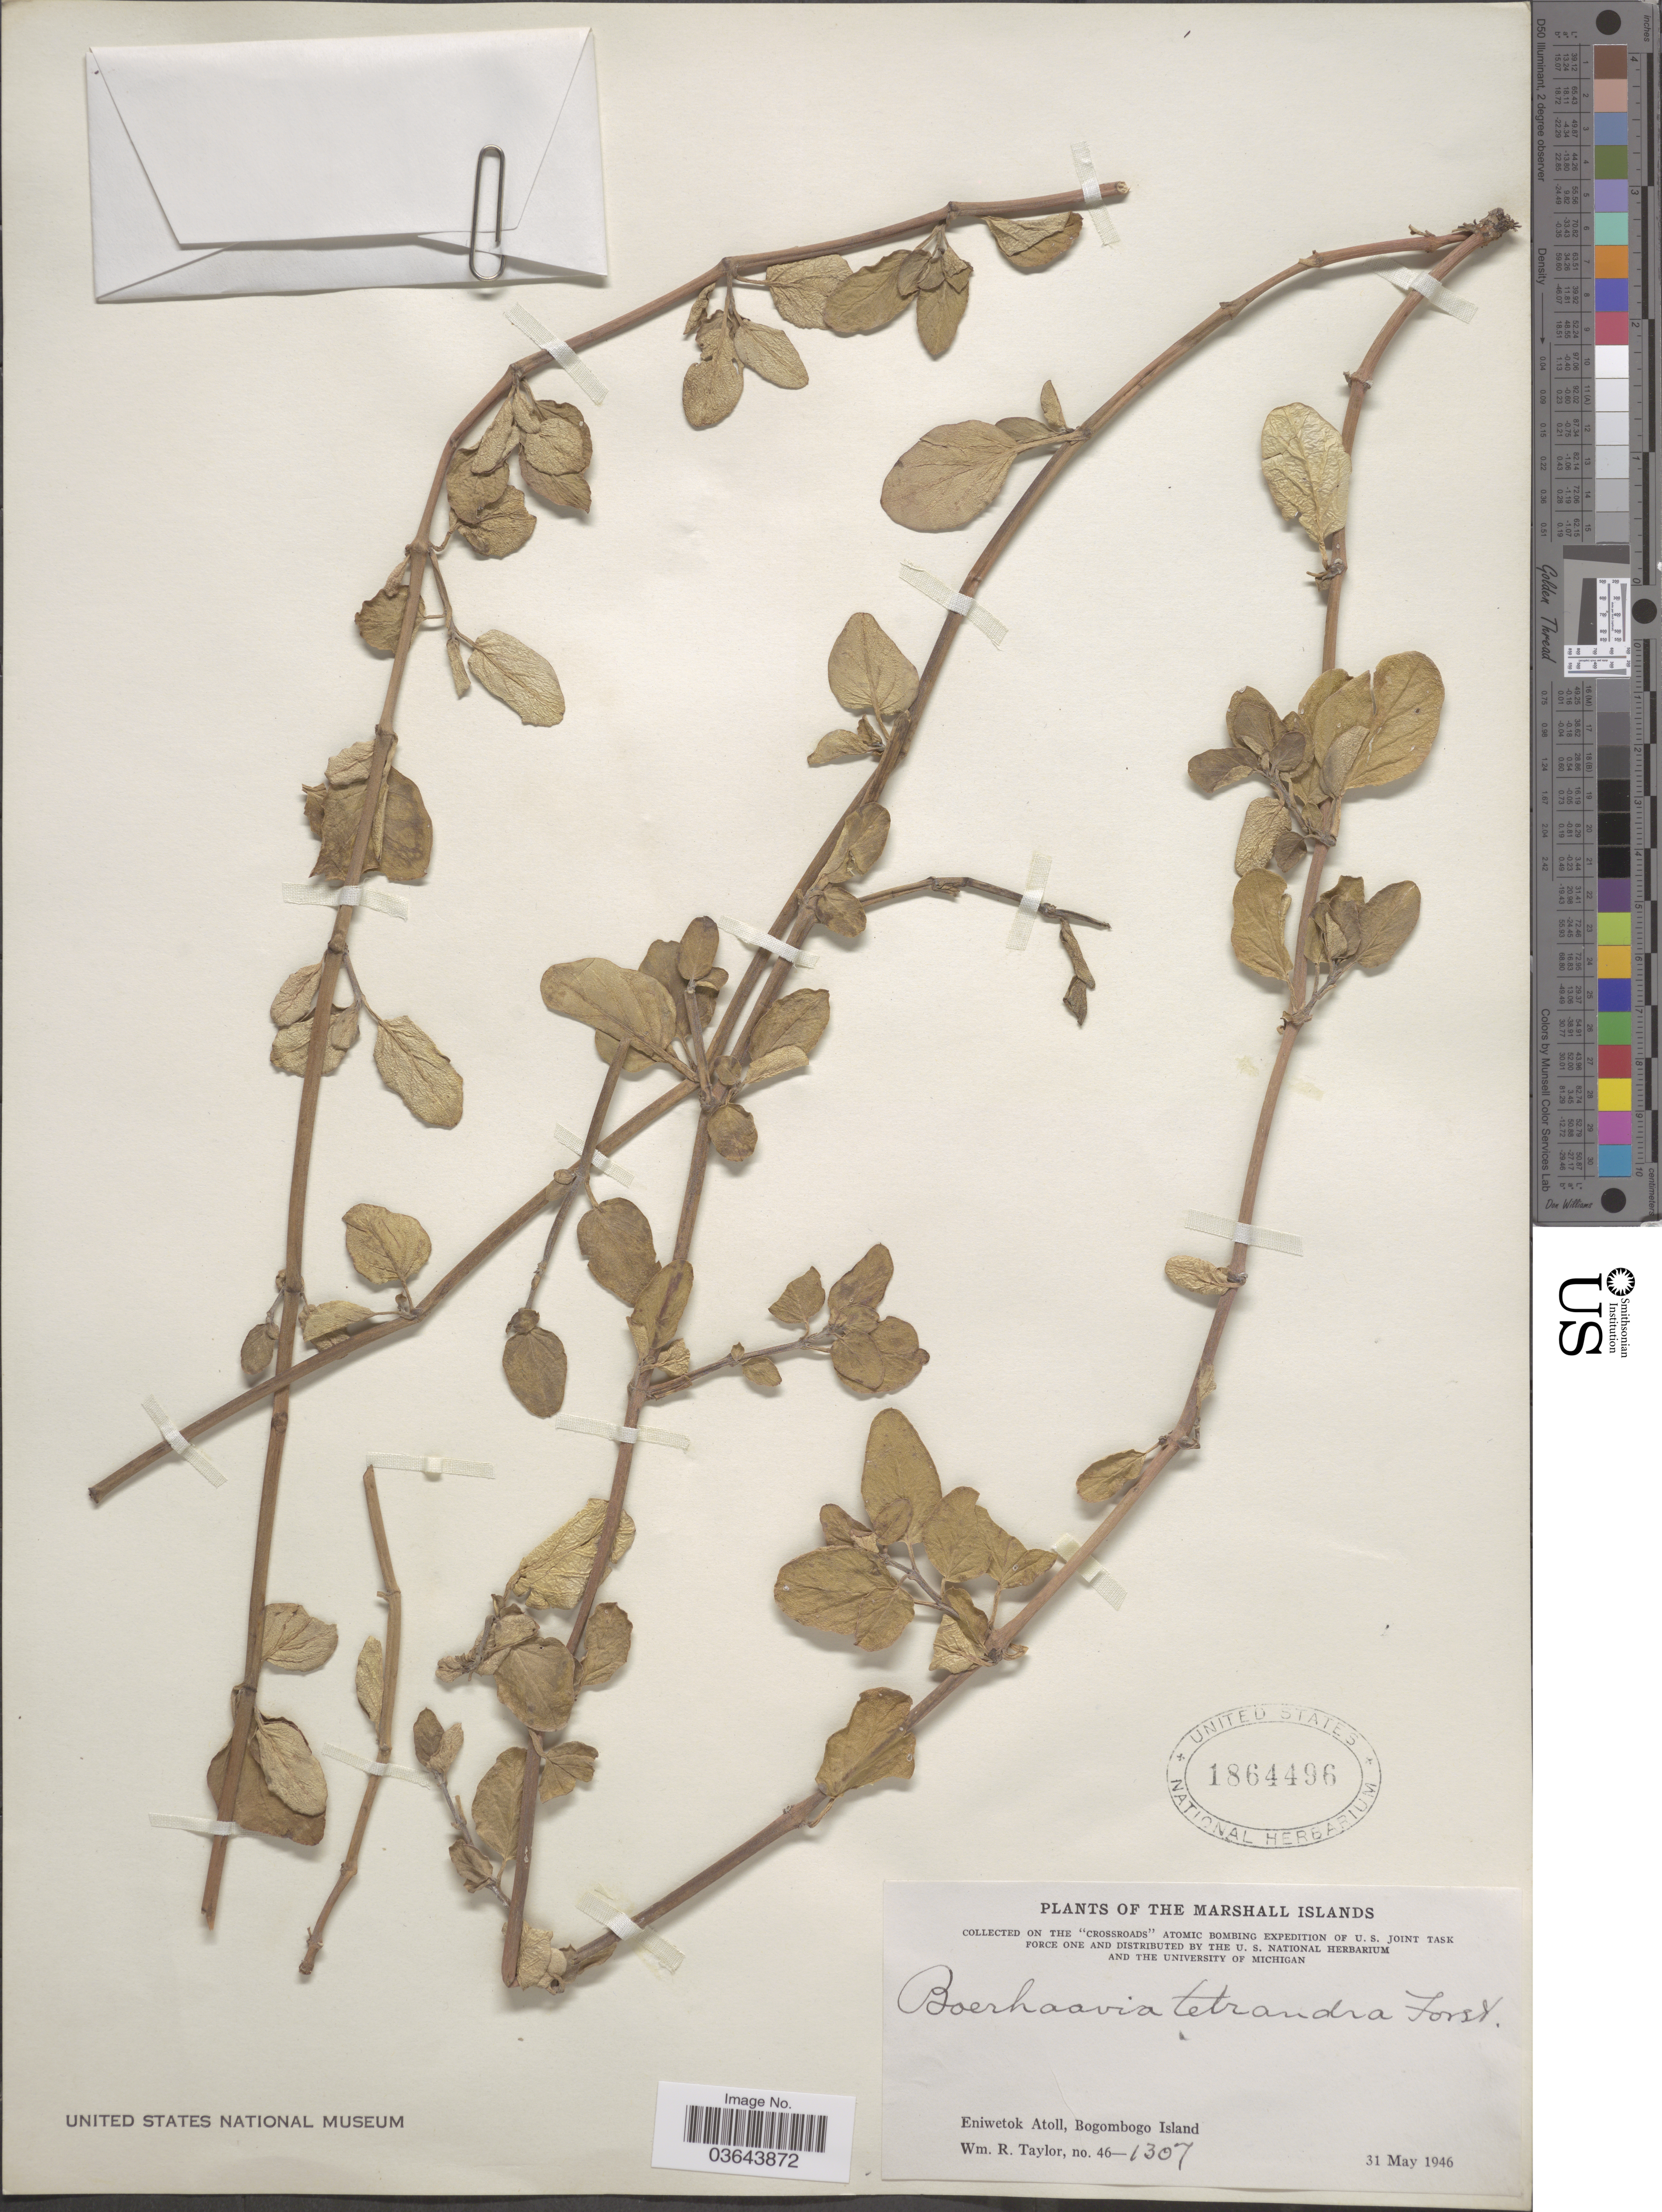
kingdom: Plantae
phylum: Tracheophyta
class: Magnoliopsida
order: Caryophyllales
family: Nyctaginaceae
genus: Boerhavia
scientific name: Boerhavia tetrandra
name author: G. Forst.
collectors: W. R. Taylor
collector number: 46-1307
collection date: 1946-05-31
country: Marshall Islands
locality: Eniwetok Atoll, Bogombogo Island.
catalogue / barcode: US 1864496